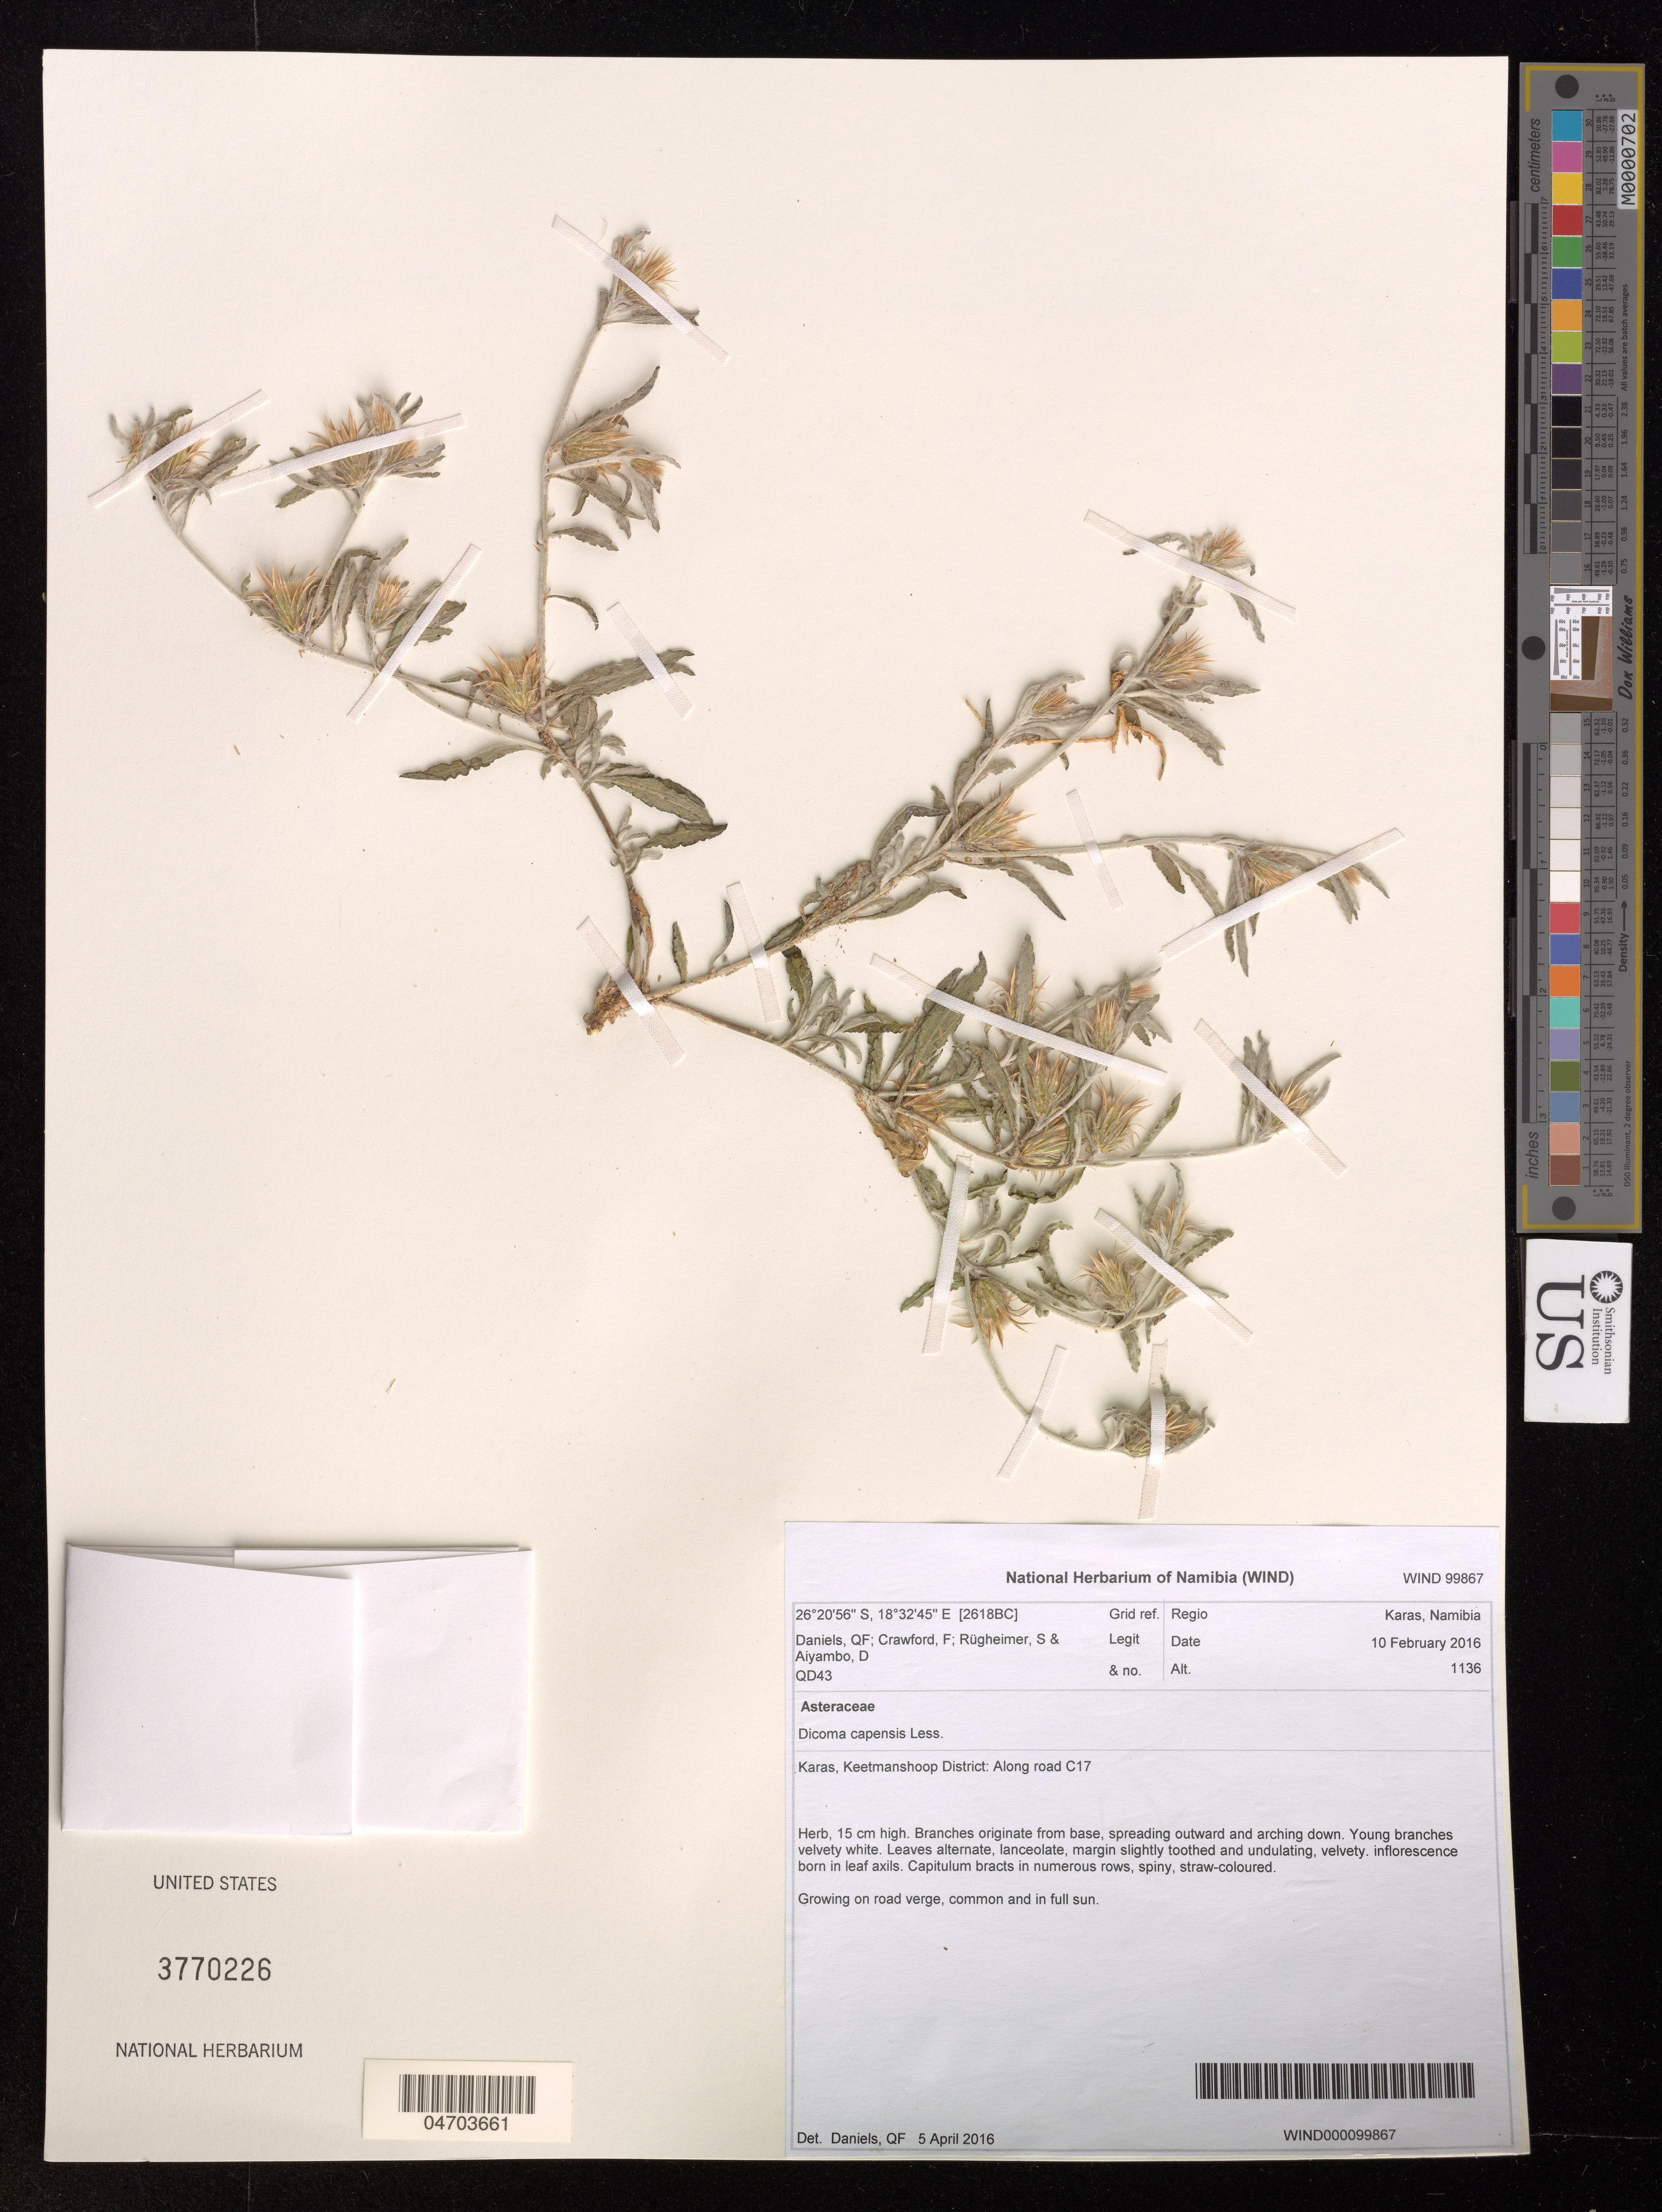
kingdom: Plantae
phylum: Tracheophyta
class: Magnoliopsida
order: Asterales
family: Asteraceae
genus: Dicoma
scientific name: Dicoma capensis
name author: Less.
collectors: Q. Daniels, F. Crawford, S. Rugheimer & D. Aiyambo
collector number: QD43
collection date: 2016-02-10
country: Namibia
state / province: Karas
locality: [2618BC] Grid ref., Keetmanshoop District: Along road C17.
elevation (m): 1136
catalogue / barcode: US 3770226